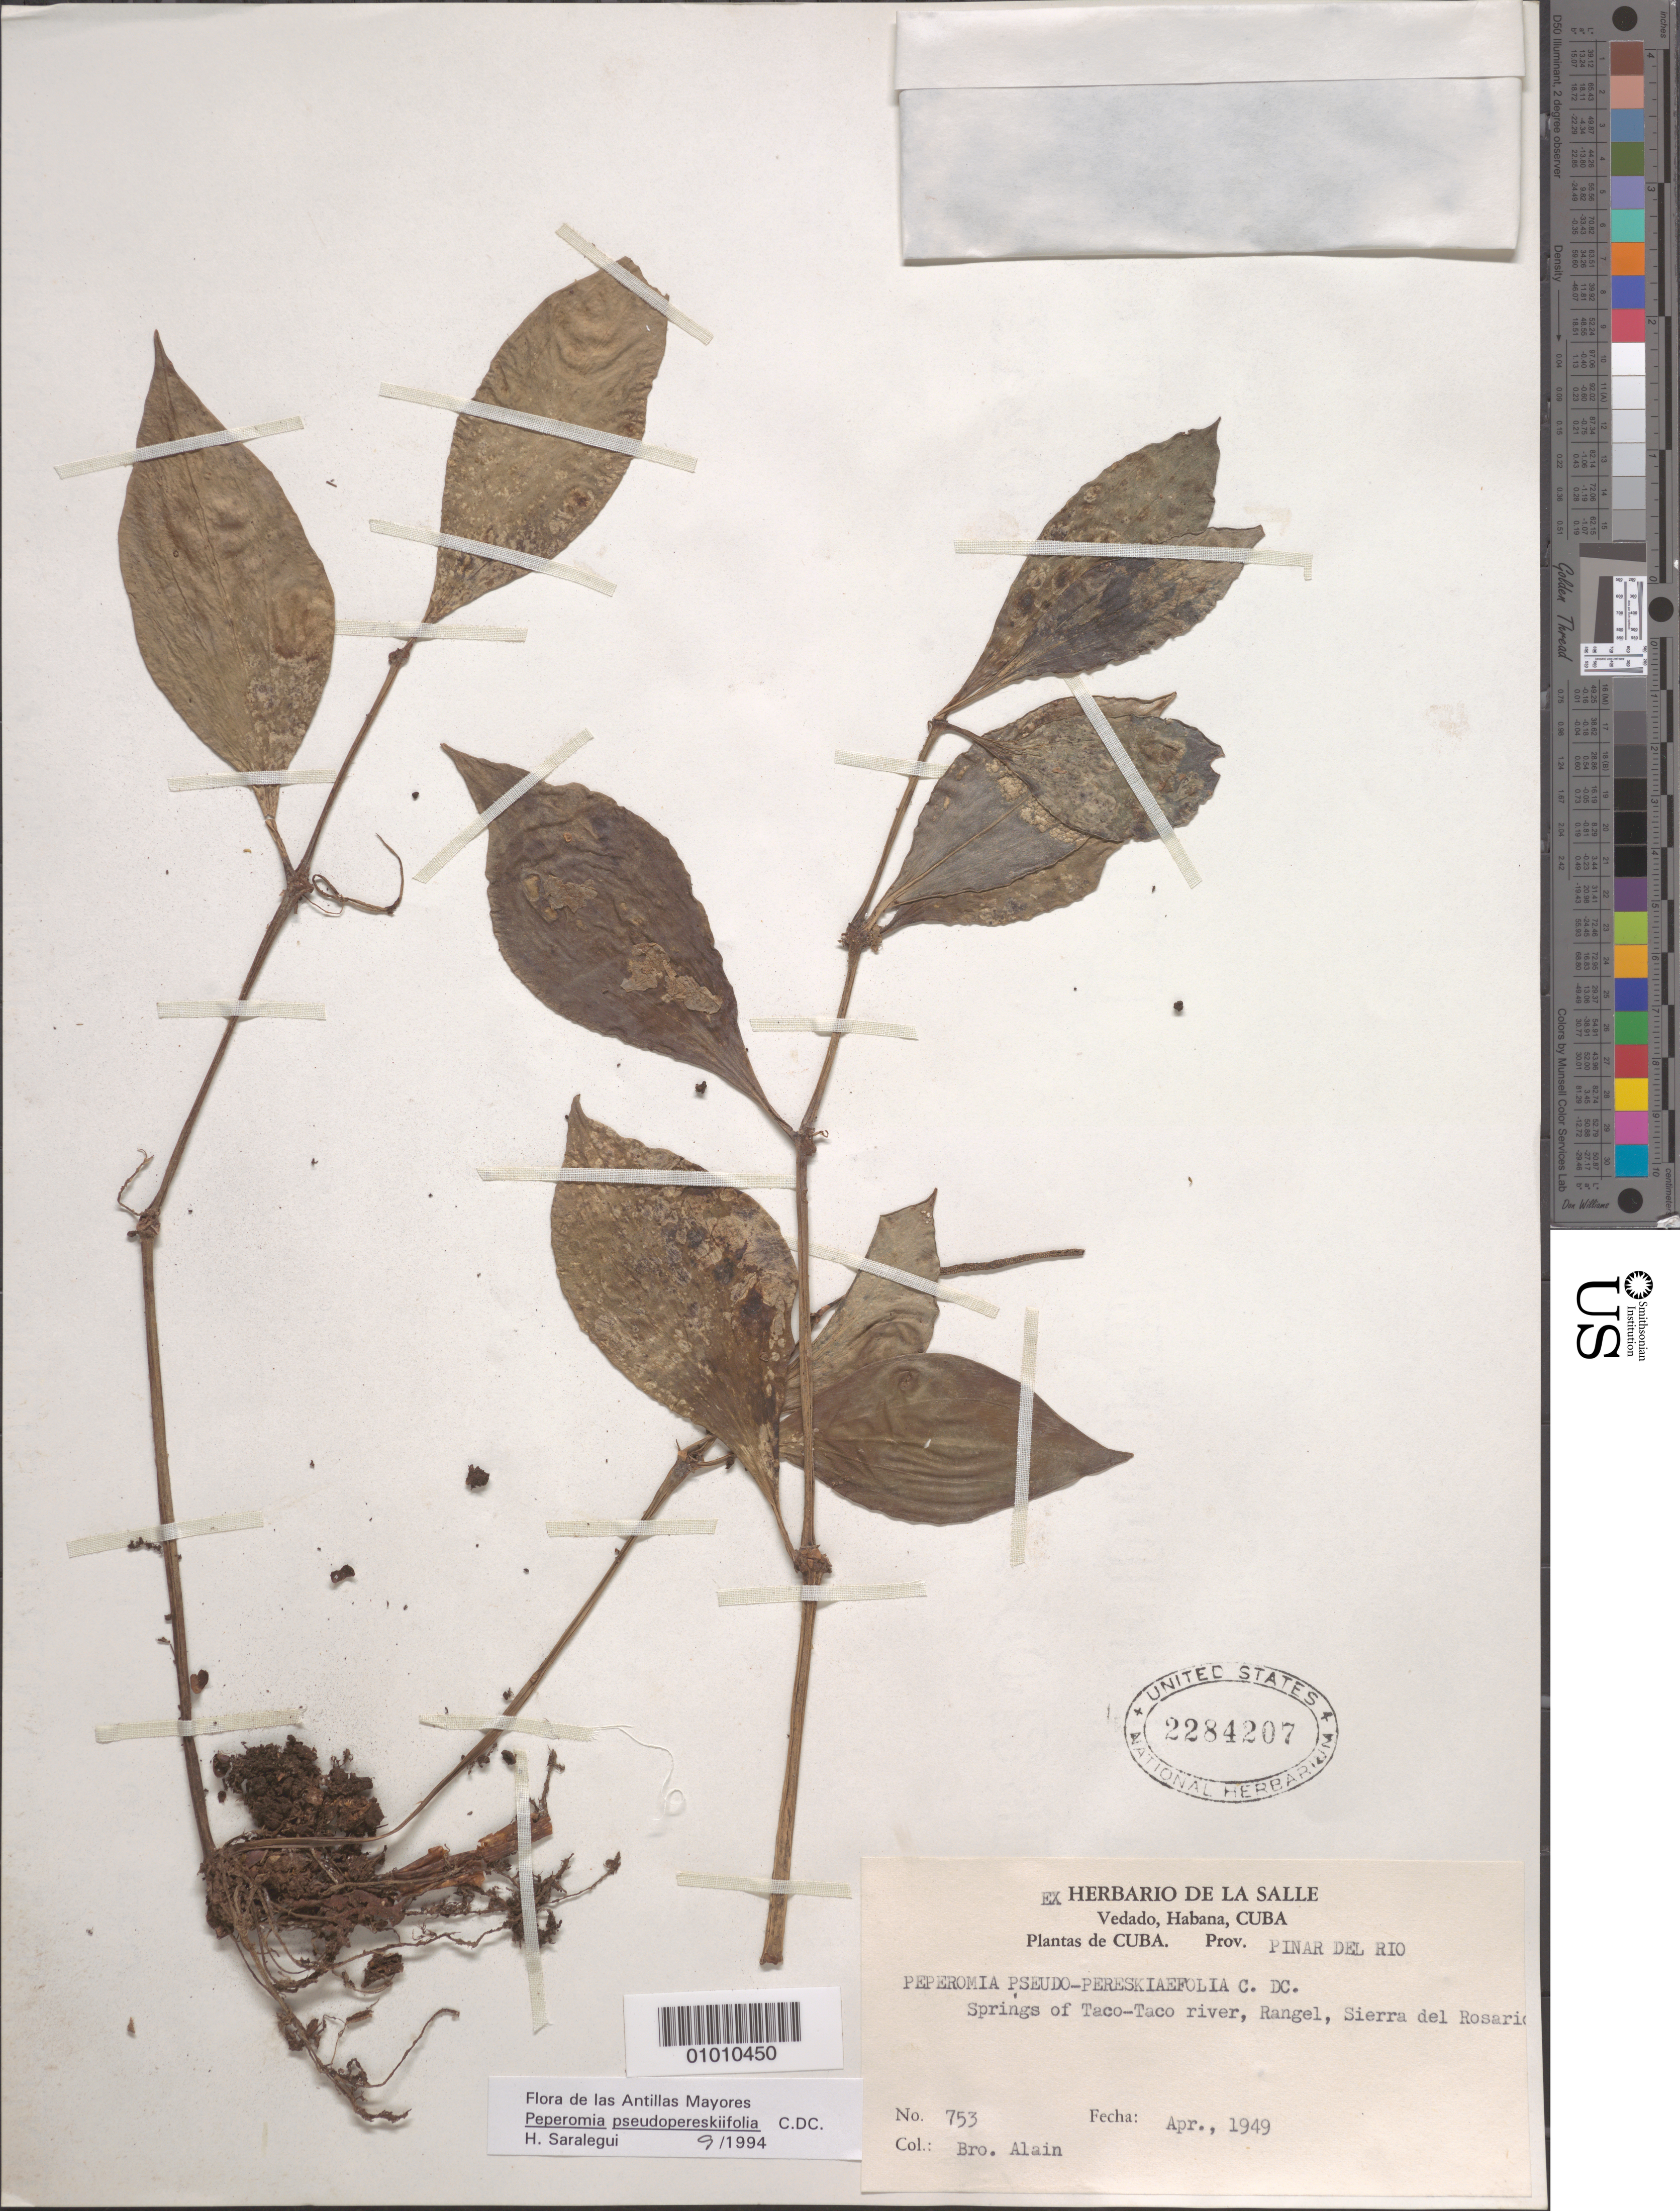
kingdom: Plantae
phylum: Tracheophyta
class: Magnoliopsida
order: Piperales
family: Piperaceae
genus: Peperomia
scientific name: Peperomia pseudopereskiifolia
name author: C. DC.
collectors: A. H. Liogier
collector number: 753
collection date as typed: Apr 1949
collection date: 1949-04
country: Cuba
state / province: Pinar del Rio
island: Cuba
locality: Springs of Taco-Taco river, Rangel, Sierra del Rosario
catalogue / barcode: US 2284207